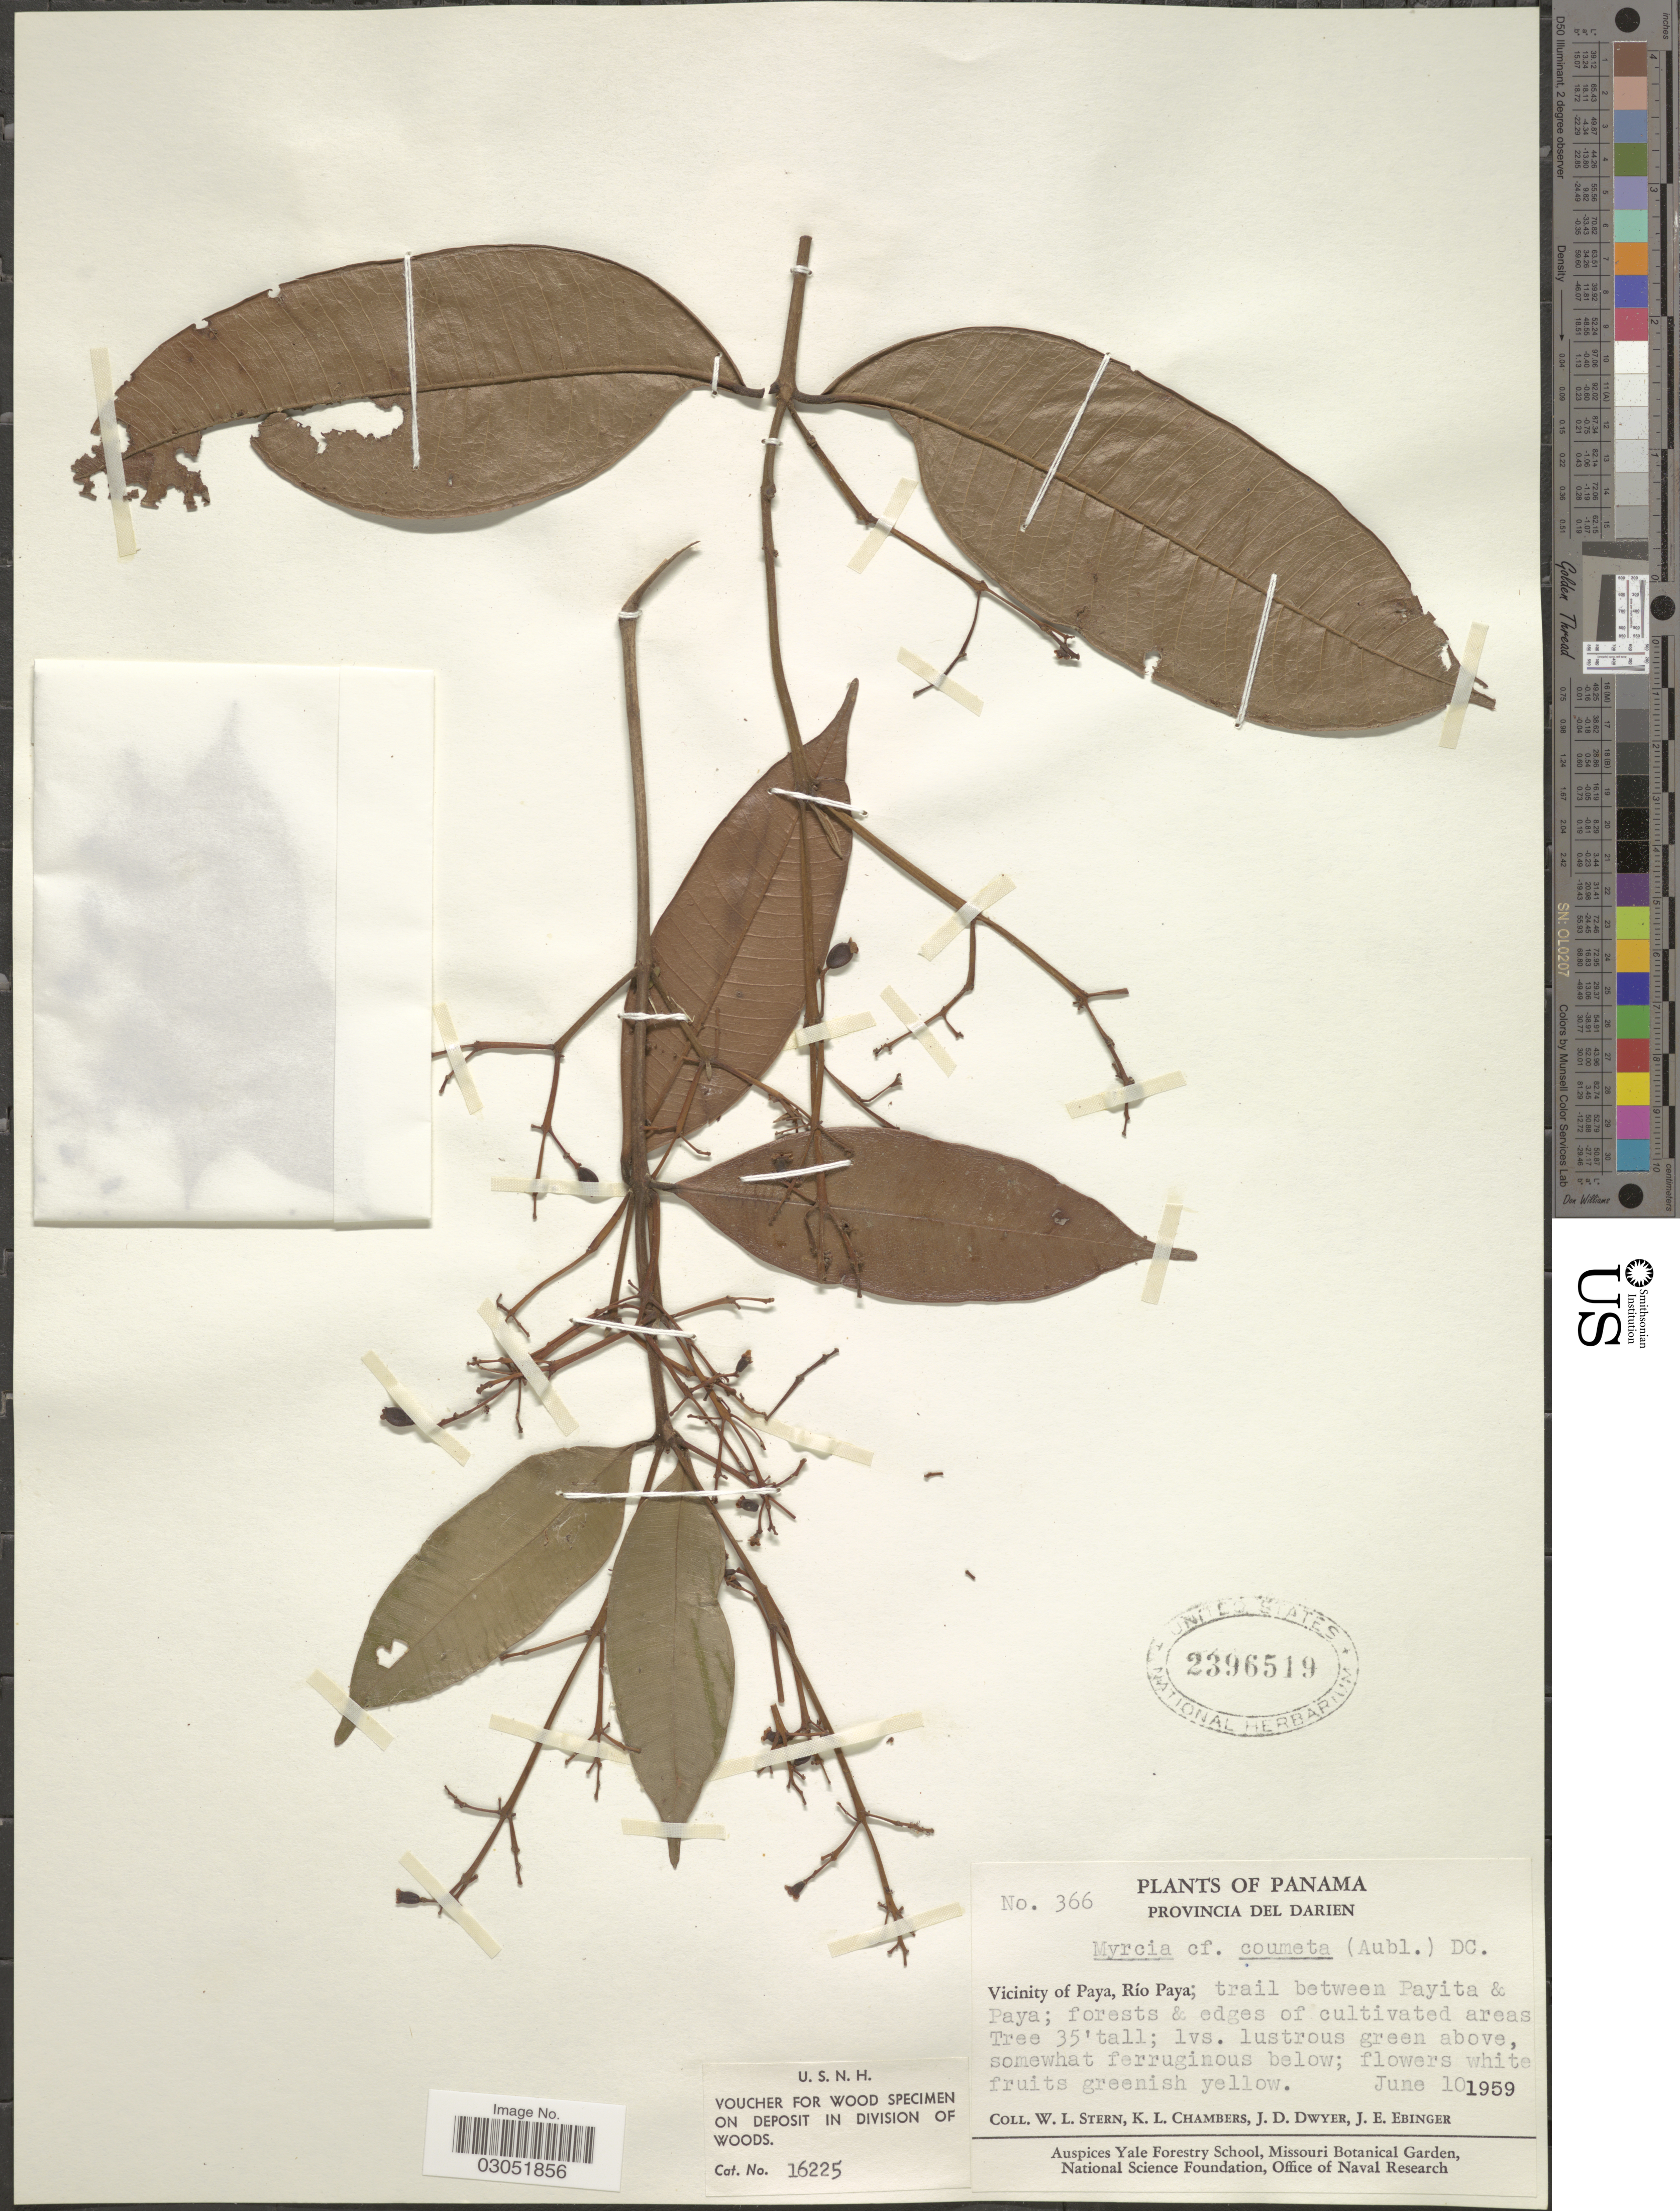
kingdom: Plantae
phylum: Tracheophyta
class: Magnoliopsida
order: Myrtales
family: Myrtaceae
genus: Myrcia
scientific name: Myrcia coumete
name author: (Aubl.) DC.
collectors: W. L. Stern, K. Chambers, J. D. Dwyer & J. Ebinger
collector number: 366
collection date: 1959-06-10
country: Panama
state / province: Darién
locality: Vicinity of Paya, Río Paya; trail between Payit & Paya.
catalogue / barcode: US 2396519